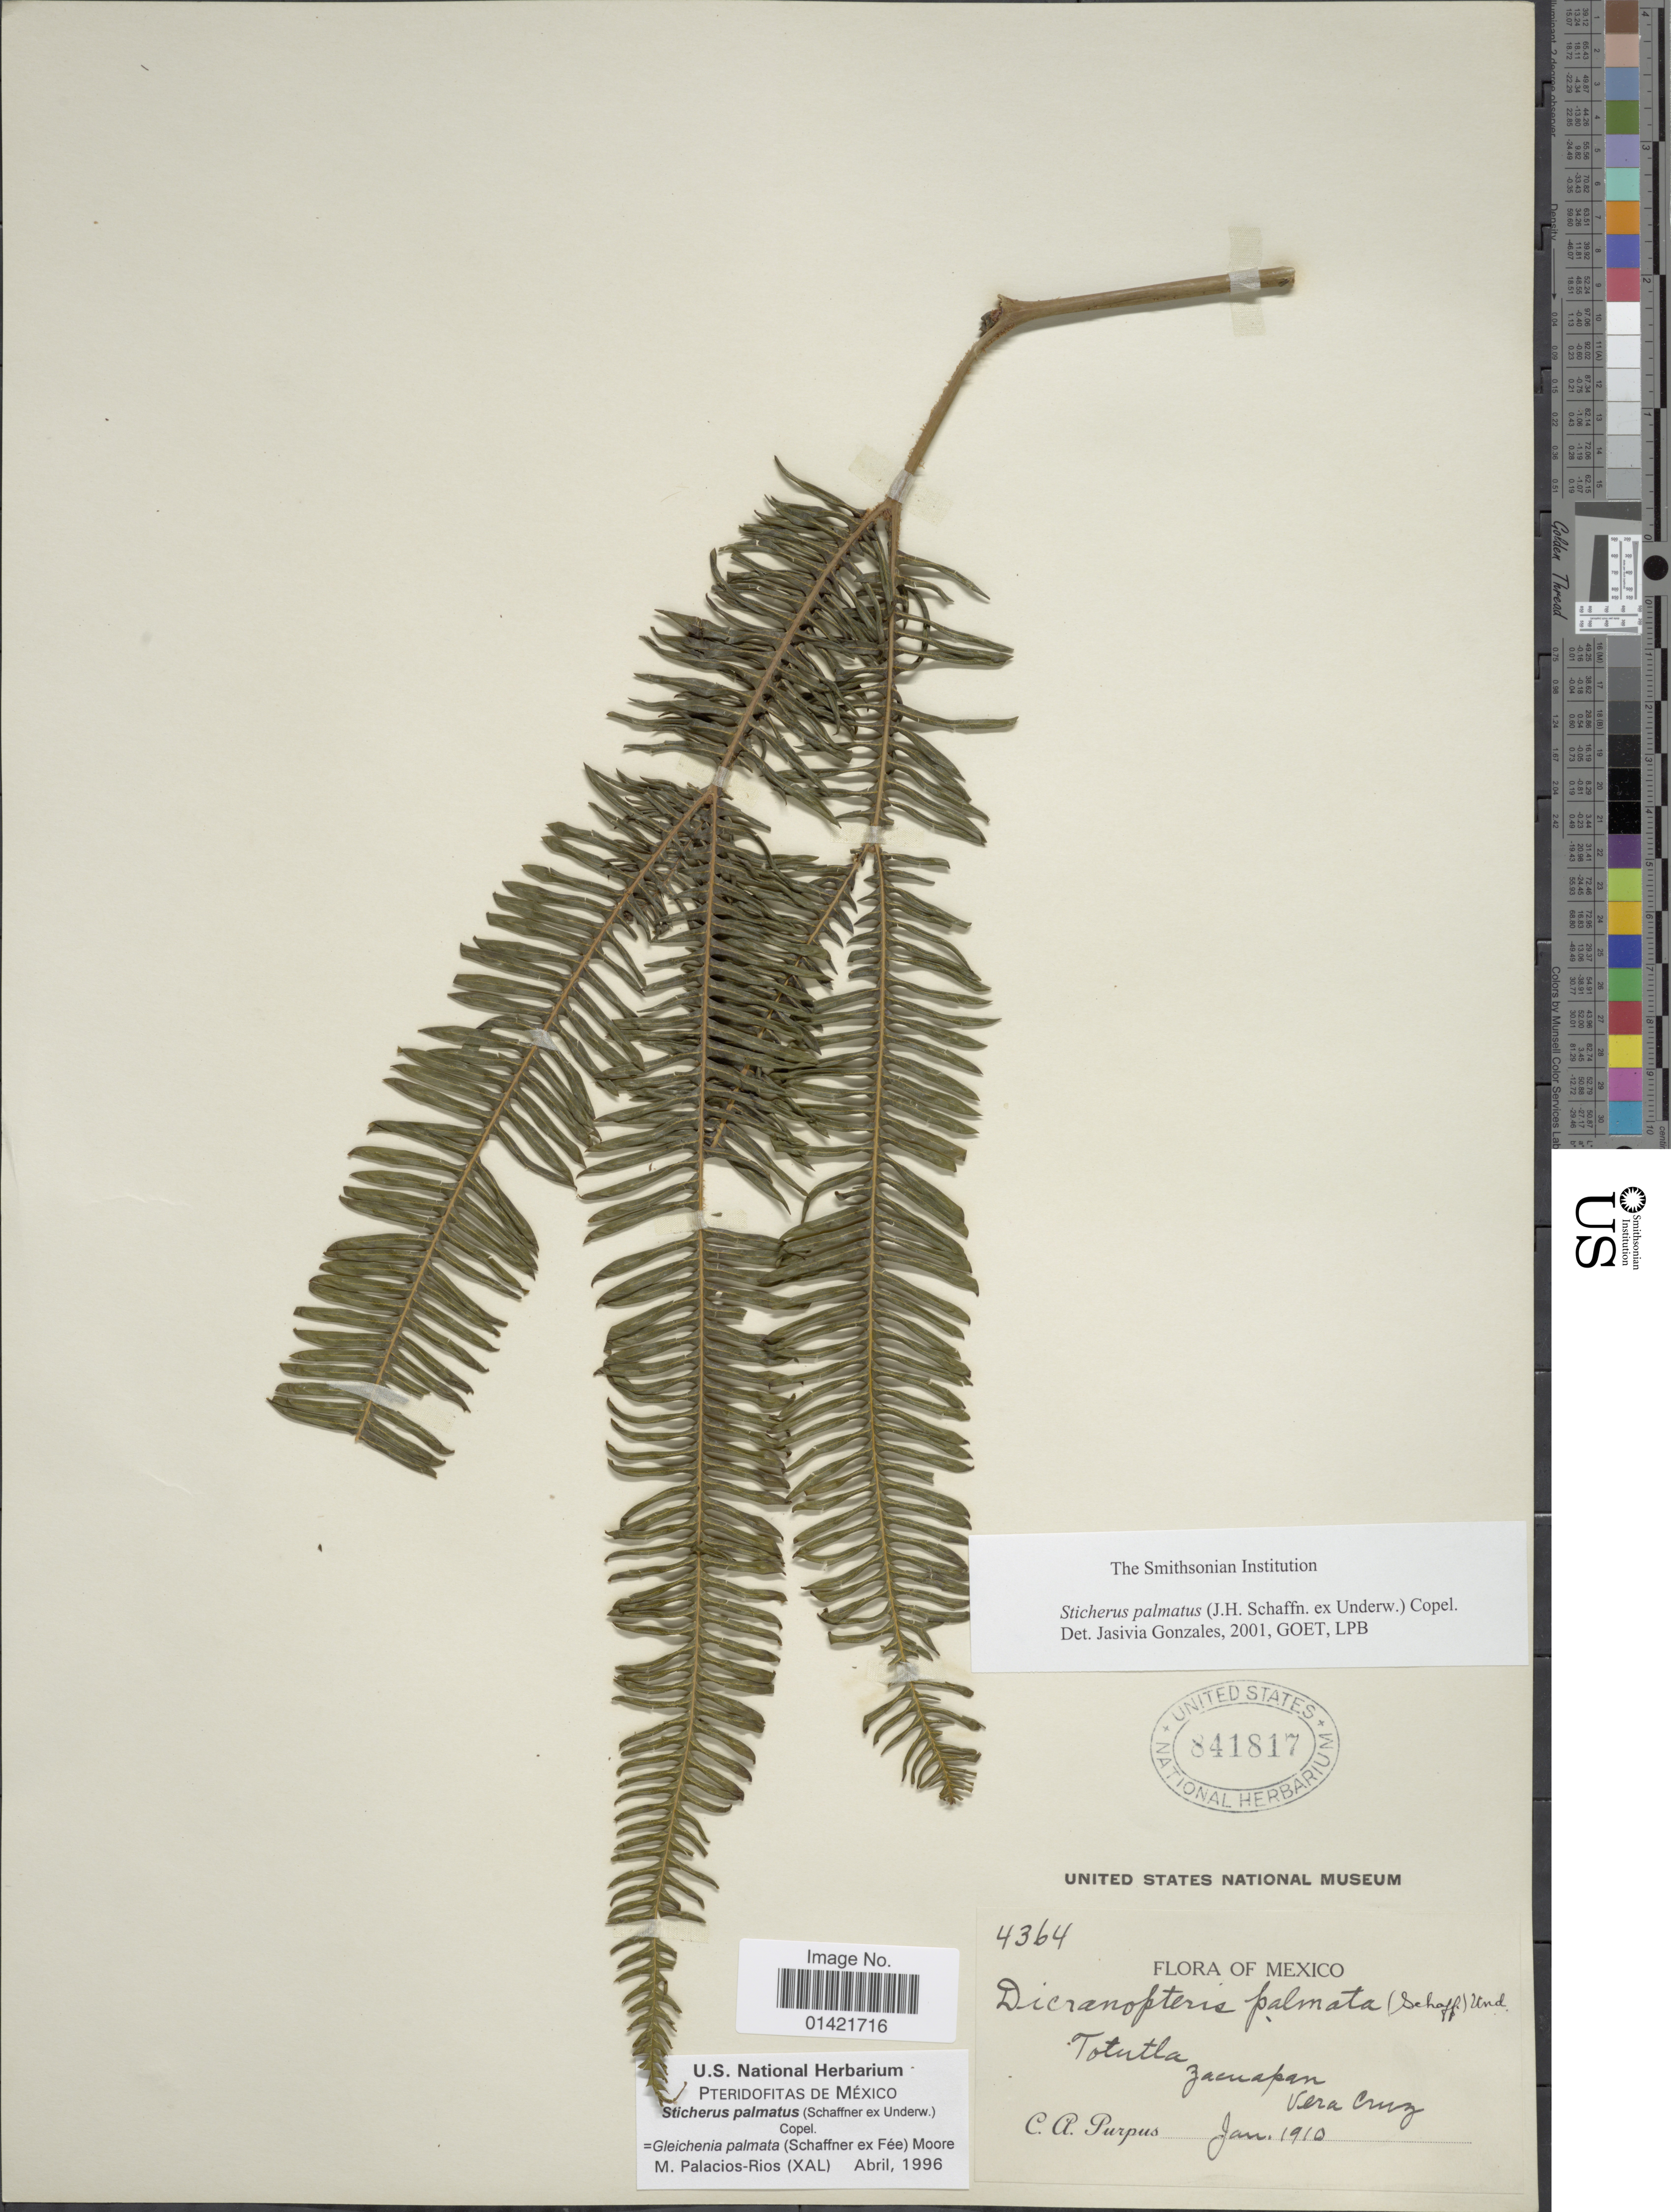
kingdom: Plantae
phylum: Tracheophyta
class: Polypodiopsida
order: Gleicheniales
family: Gleicheniaceae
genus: Sticherus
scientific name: Sticherus furcatus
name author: (L.) Ching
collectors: C. A. Purpus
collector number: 4364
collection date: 1910-01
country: Mexico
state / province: Veracruz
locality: Totutla. Zacuapan. Vera Cruz.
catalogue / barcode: US 841817